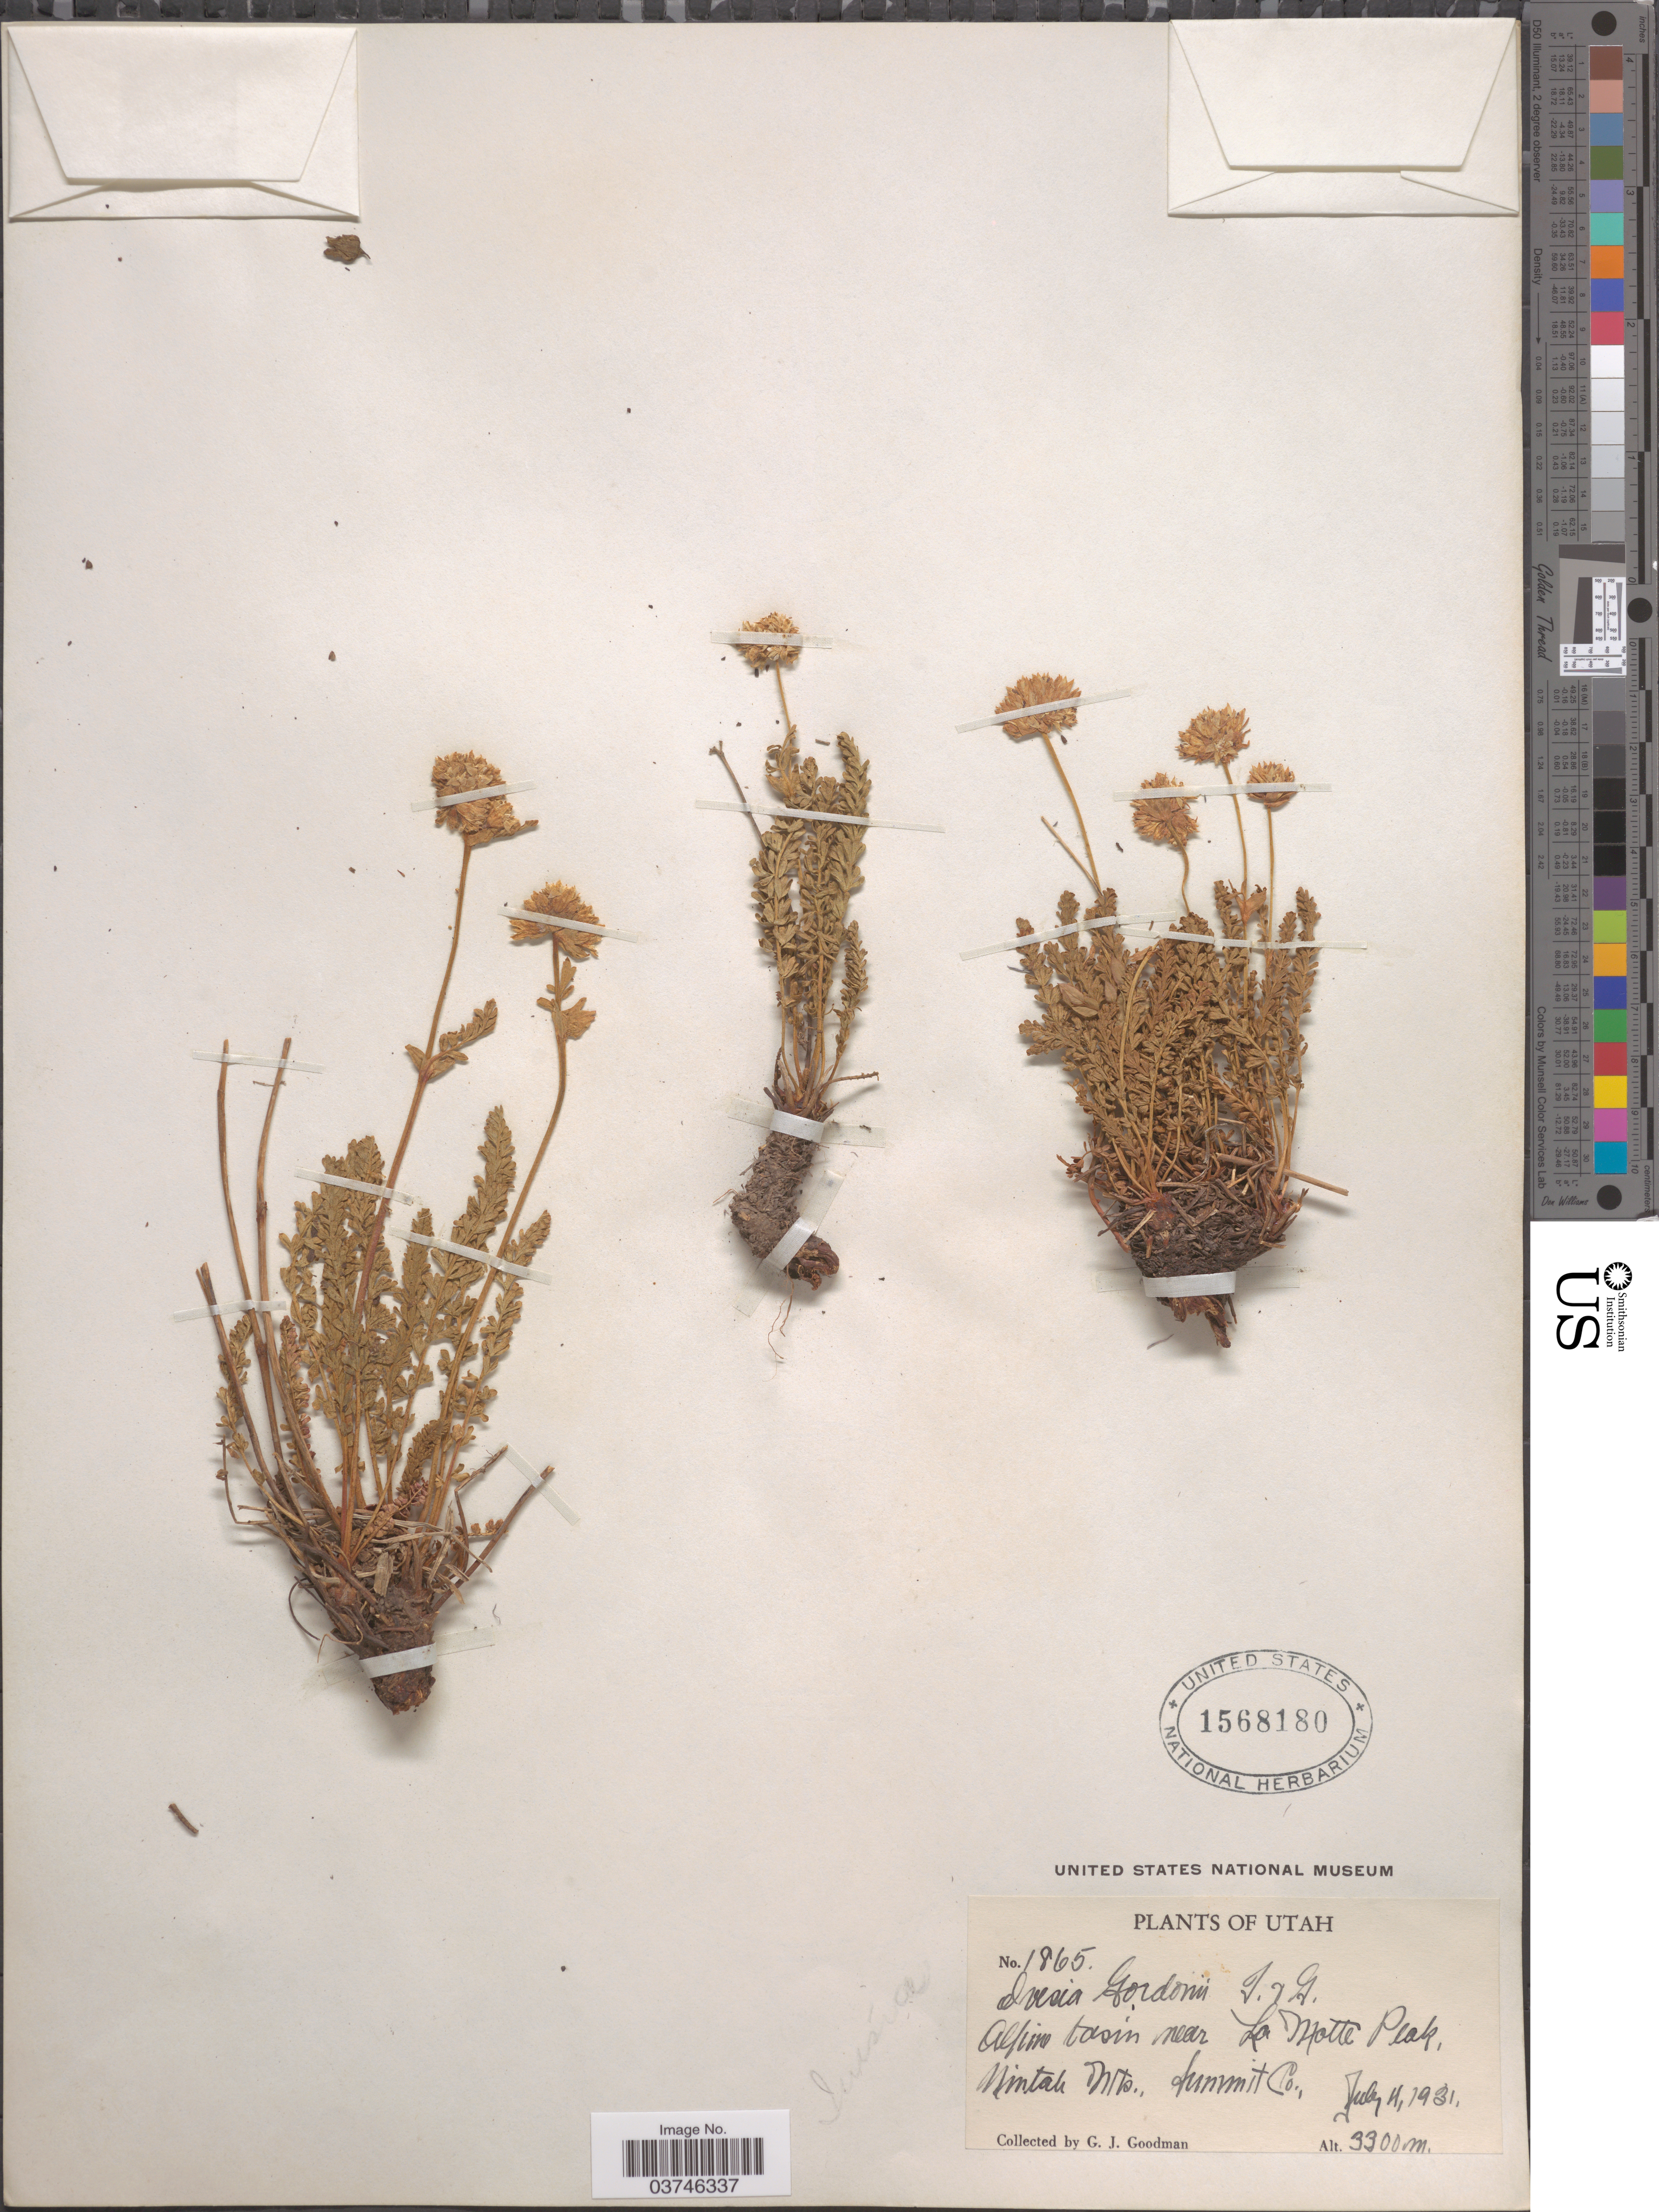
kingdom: Plantae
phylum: Tracheophyta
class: Magnoliopsida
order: Rosales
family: Rosaceae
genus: Potentilla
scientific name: Potentilla gordonii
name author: (Hook.) Greene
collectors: G. J. Goodman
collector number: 1865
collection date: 1931-07-04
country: United States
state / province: Utah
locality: Alpine basin near La Motte Peak. Uintah Mts., Summit Co.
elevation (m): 3300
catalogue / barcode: US 1568180